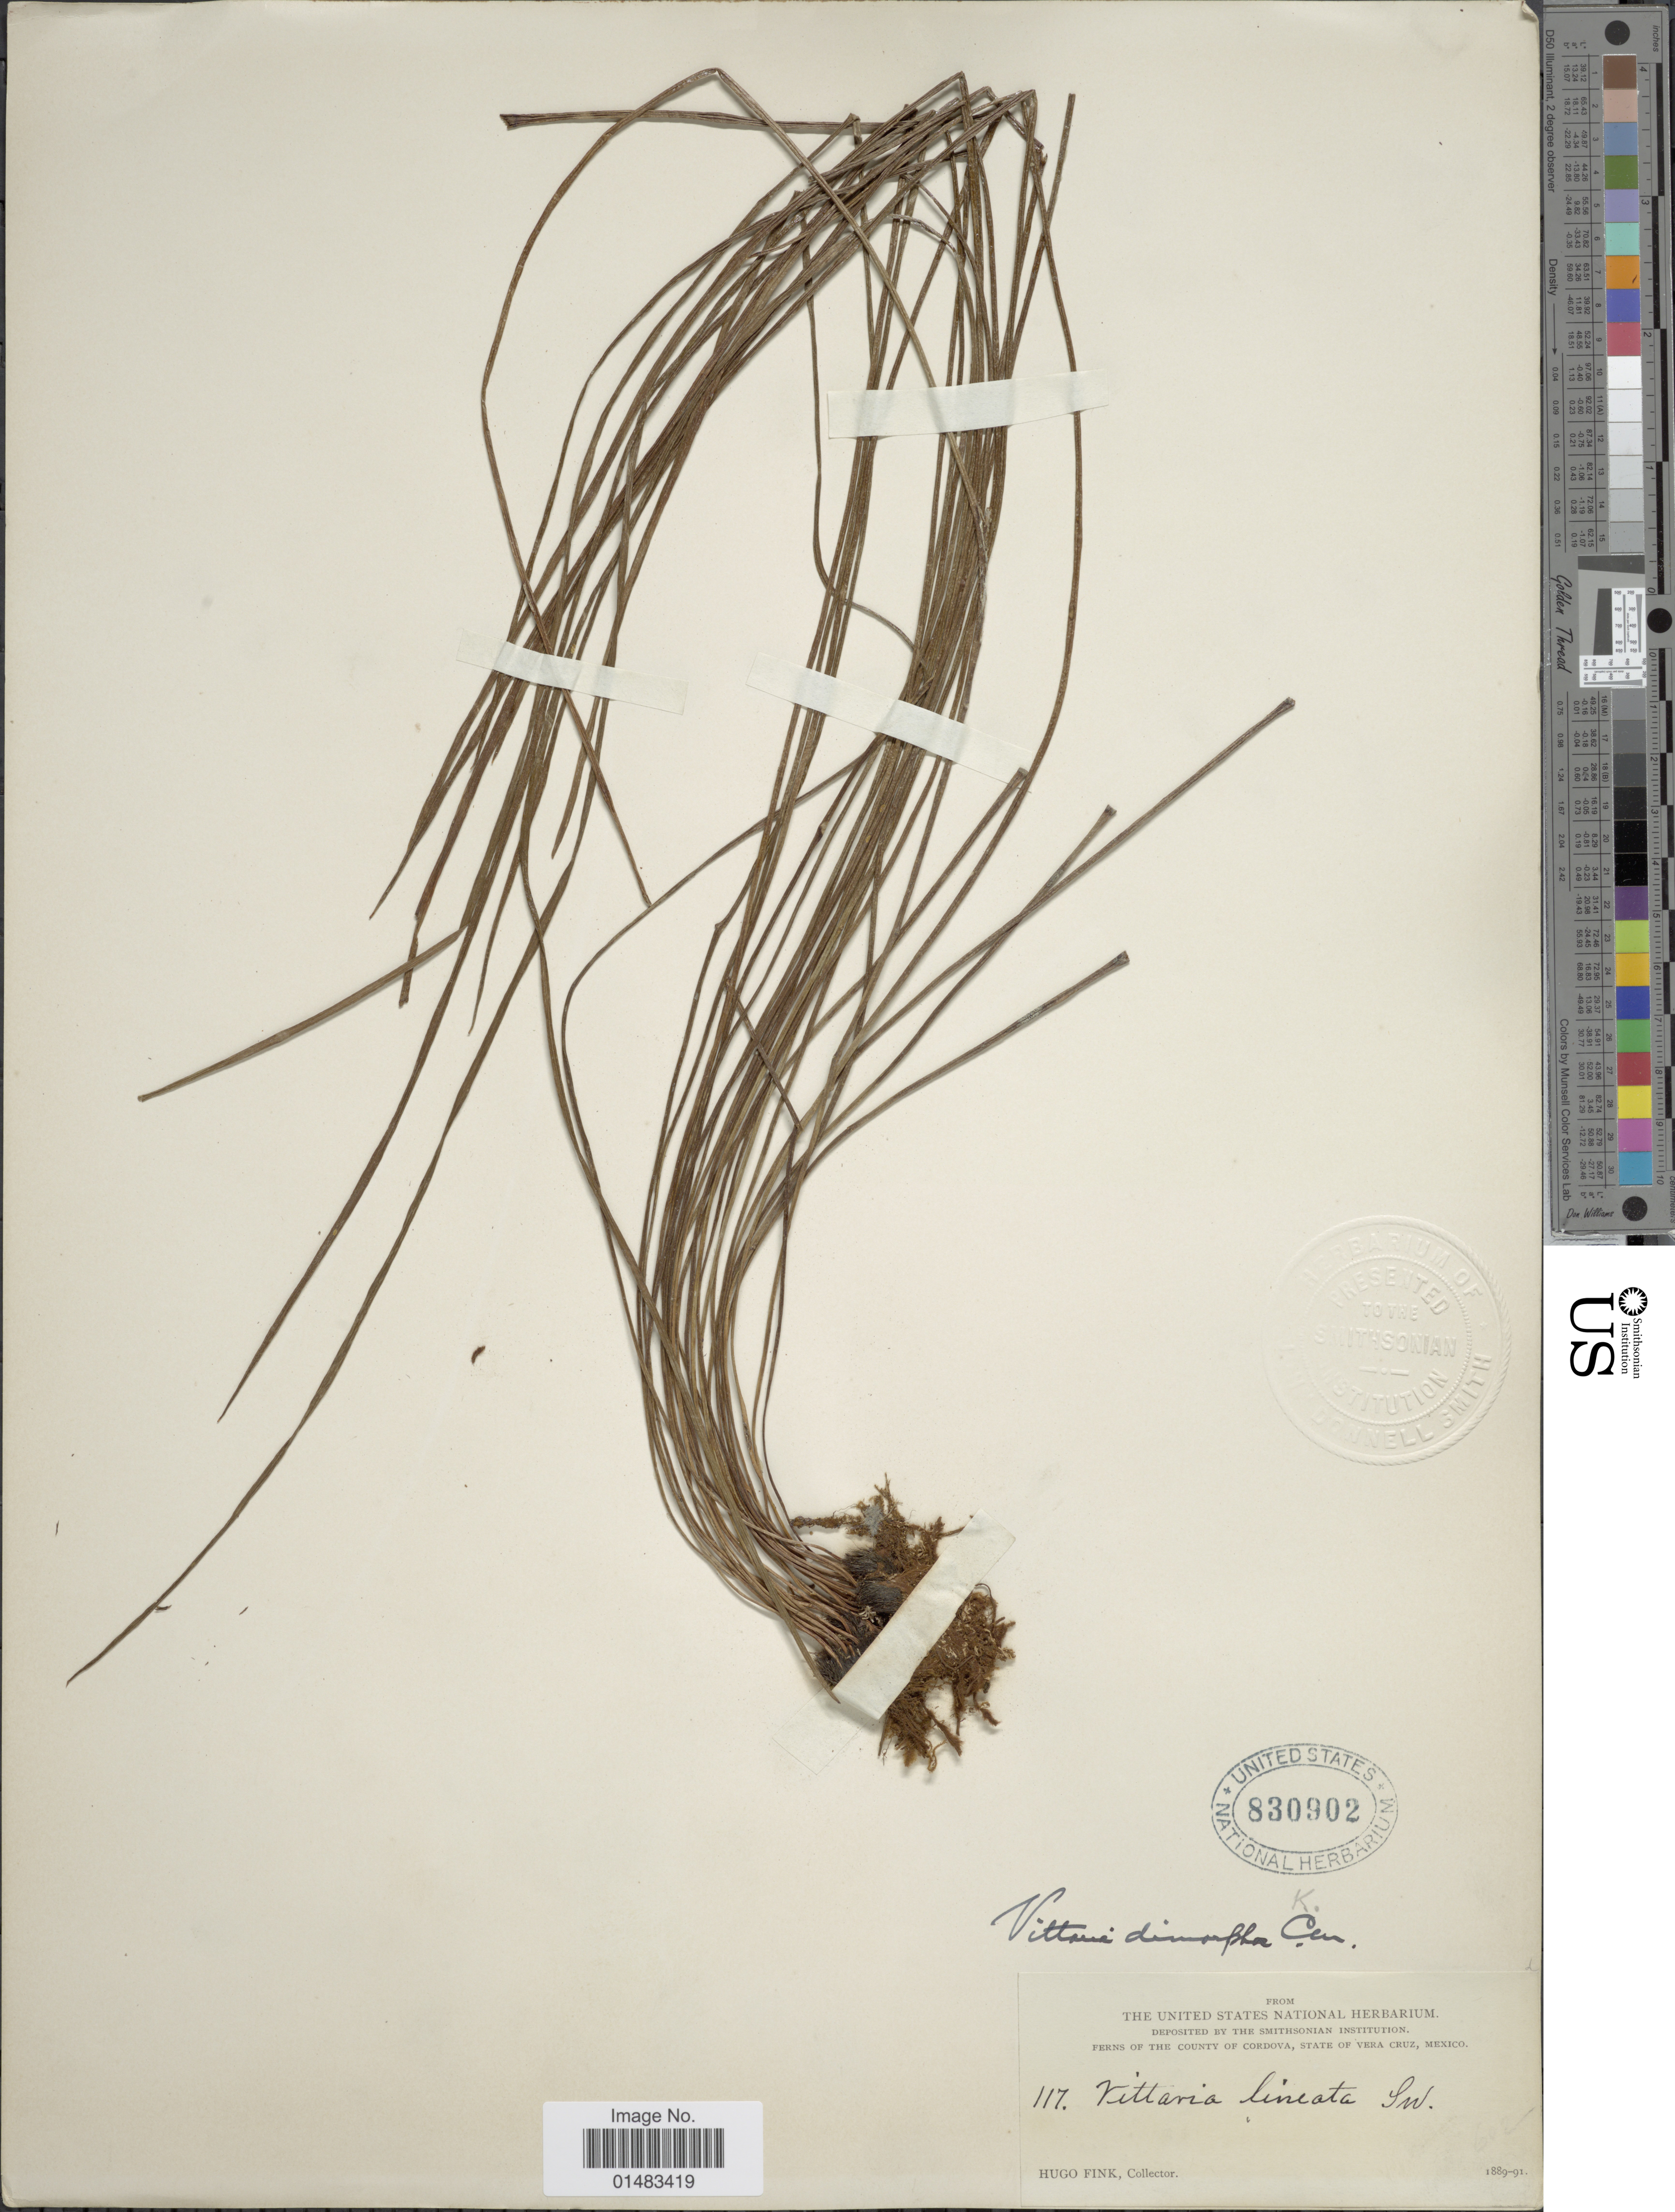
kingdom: Plantae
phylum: Tracheophyta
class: Polypodiopsida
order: Polypodiales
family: Pteridaceae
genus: Vittaria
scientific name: Vittaria dimorpha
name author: K. Müller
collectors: H. Fink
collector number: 117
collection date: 1889/1891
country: Mexico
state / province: Veracruz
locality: Ferns of the county of Cordova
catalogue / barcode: US 830902